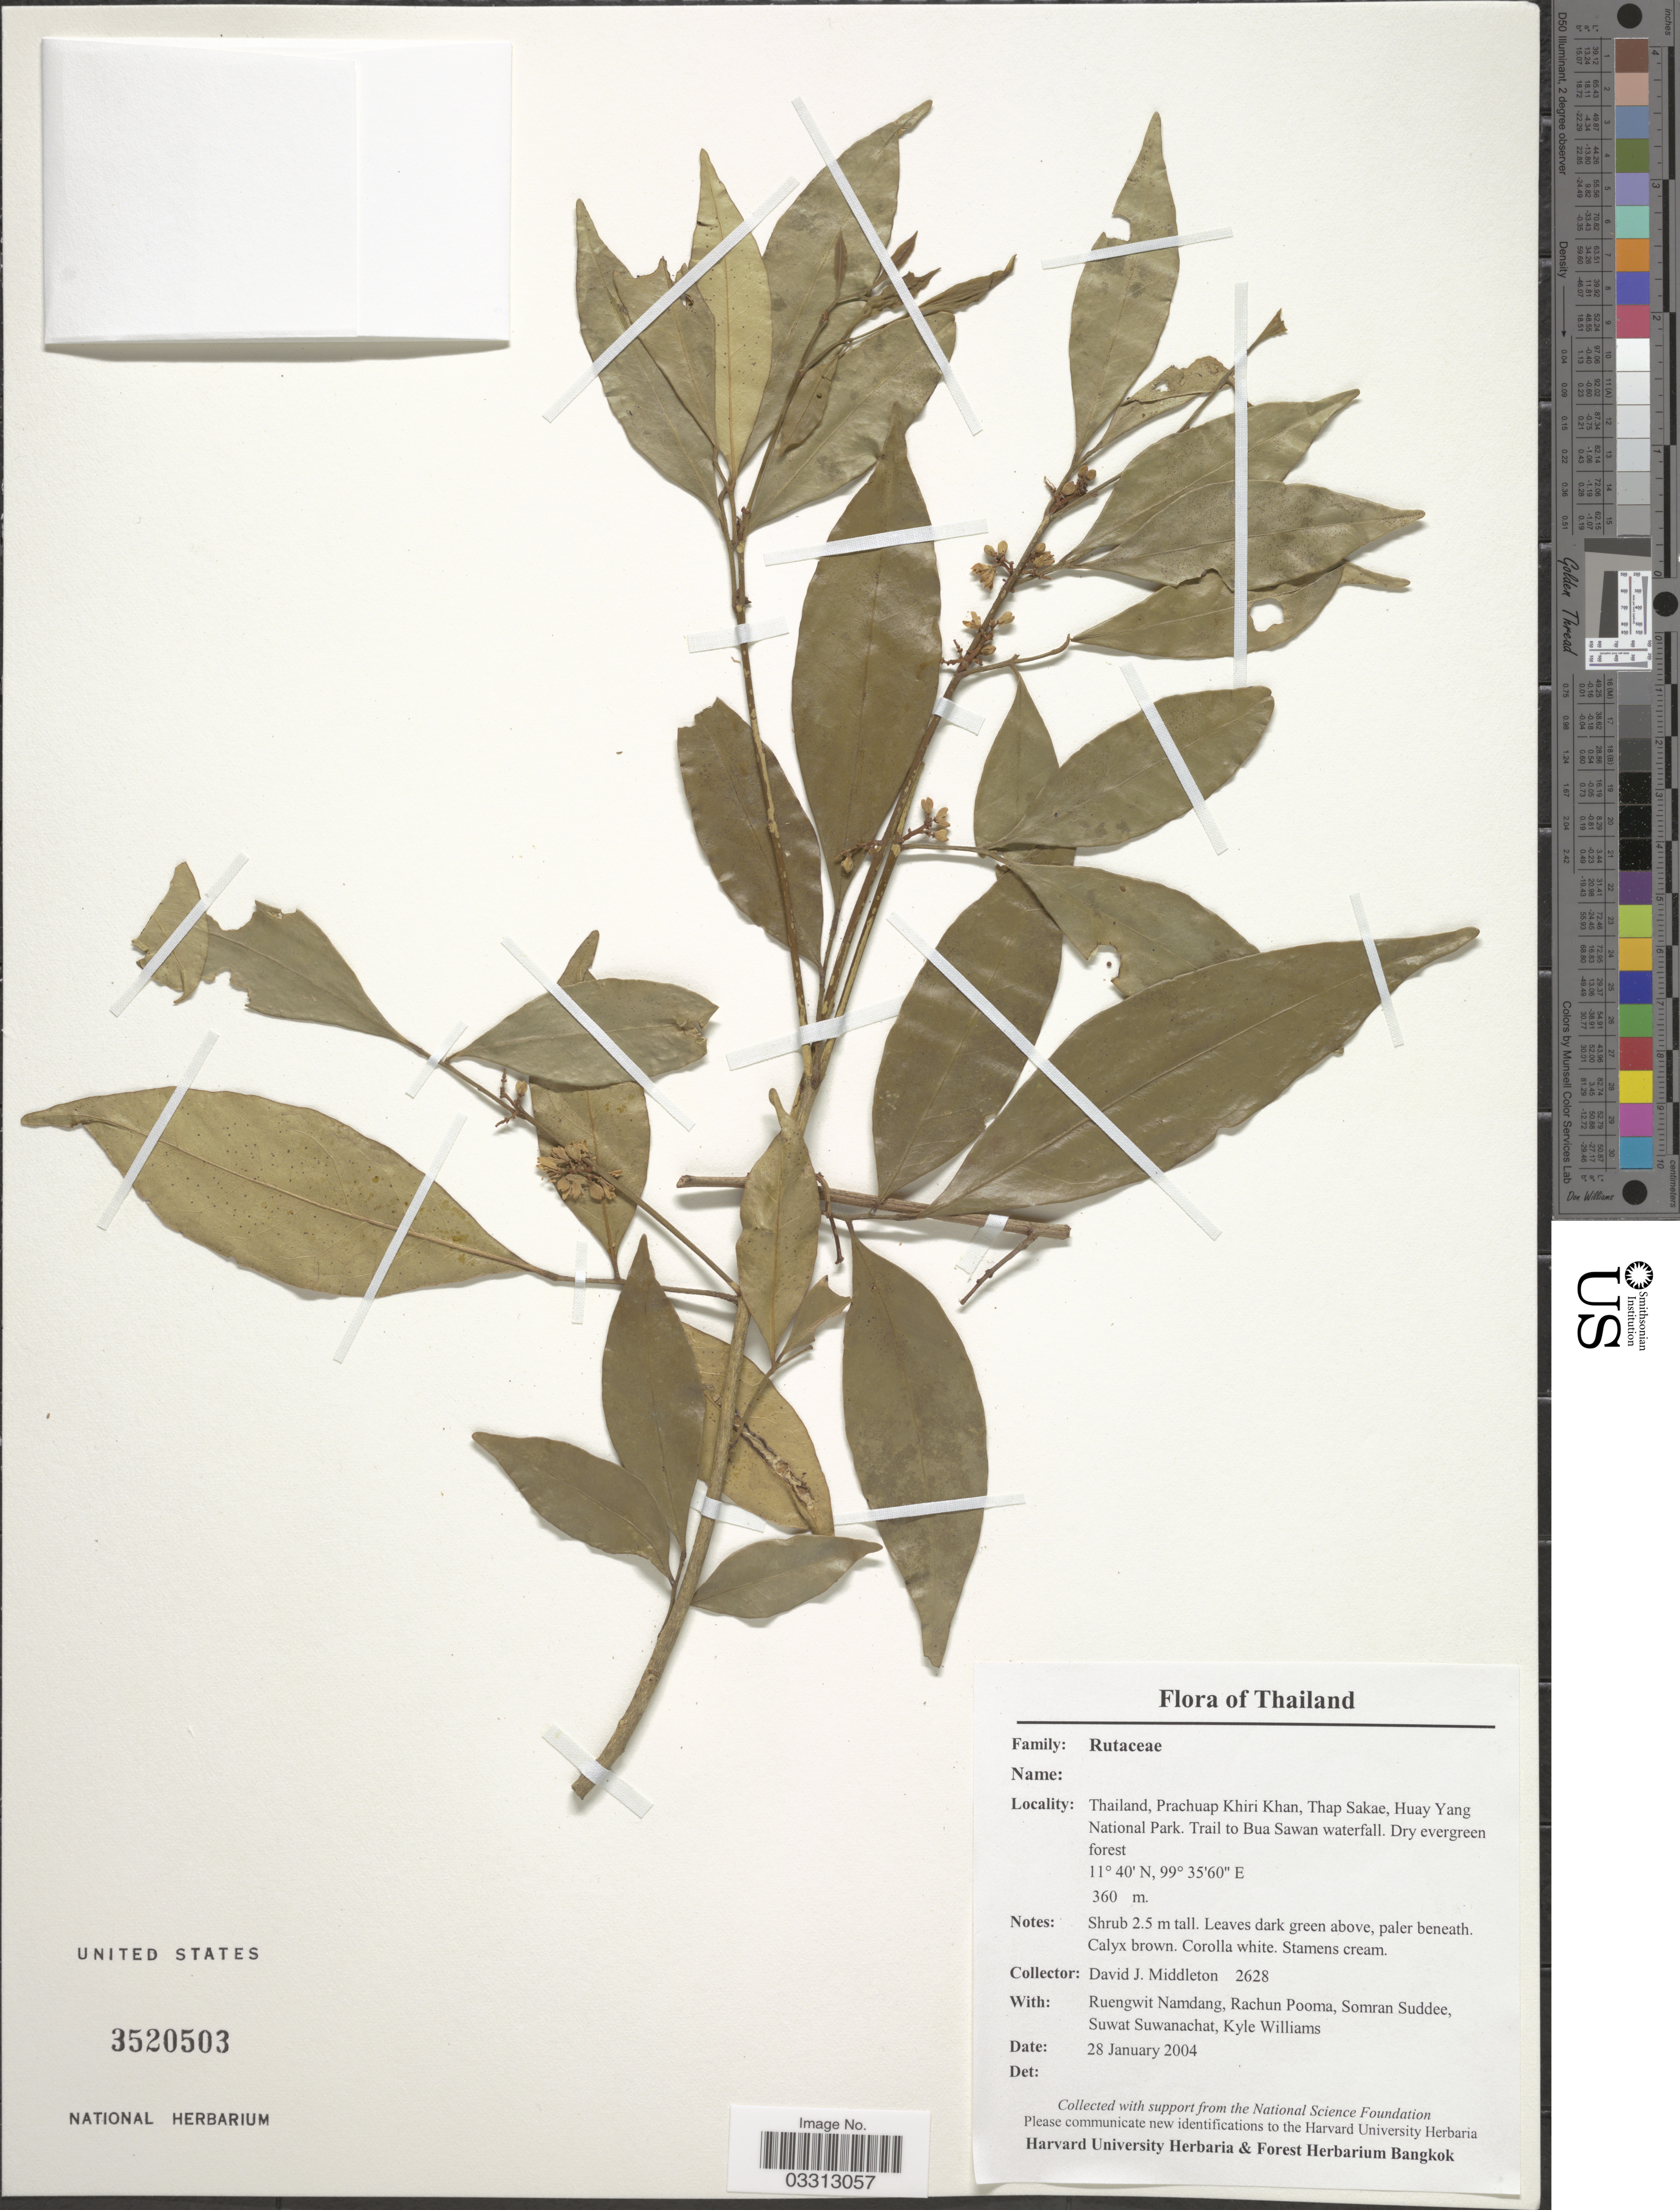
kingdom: Plantae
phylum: Tracheophyta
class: Magnoliopsida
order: Sapindales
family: Rutaceae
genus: Glycosmis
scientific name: Glycosmis sp.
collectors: D. J. Middleton, R. Namdang, R. Pooma, S. Suddee & et al.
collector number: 2628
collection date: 2004-01-28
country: Thailand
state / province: Prachuap Khiri Khan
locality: Thap Sakae, Huay Yang National Park. Trail to Bua Sawan waterfall.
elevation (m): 360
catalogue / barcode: US 3520503